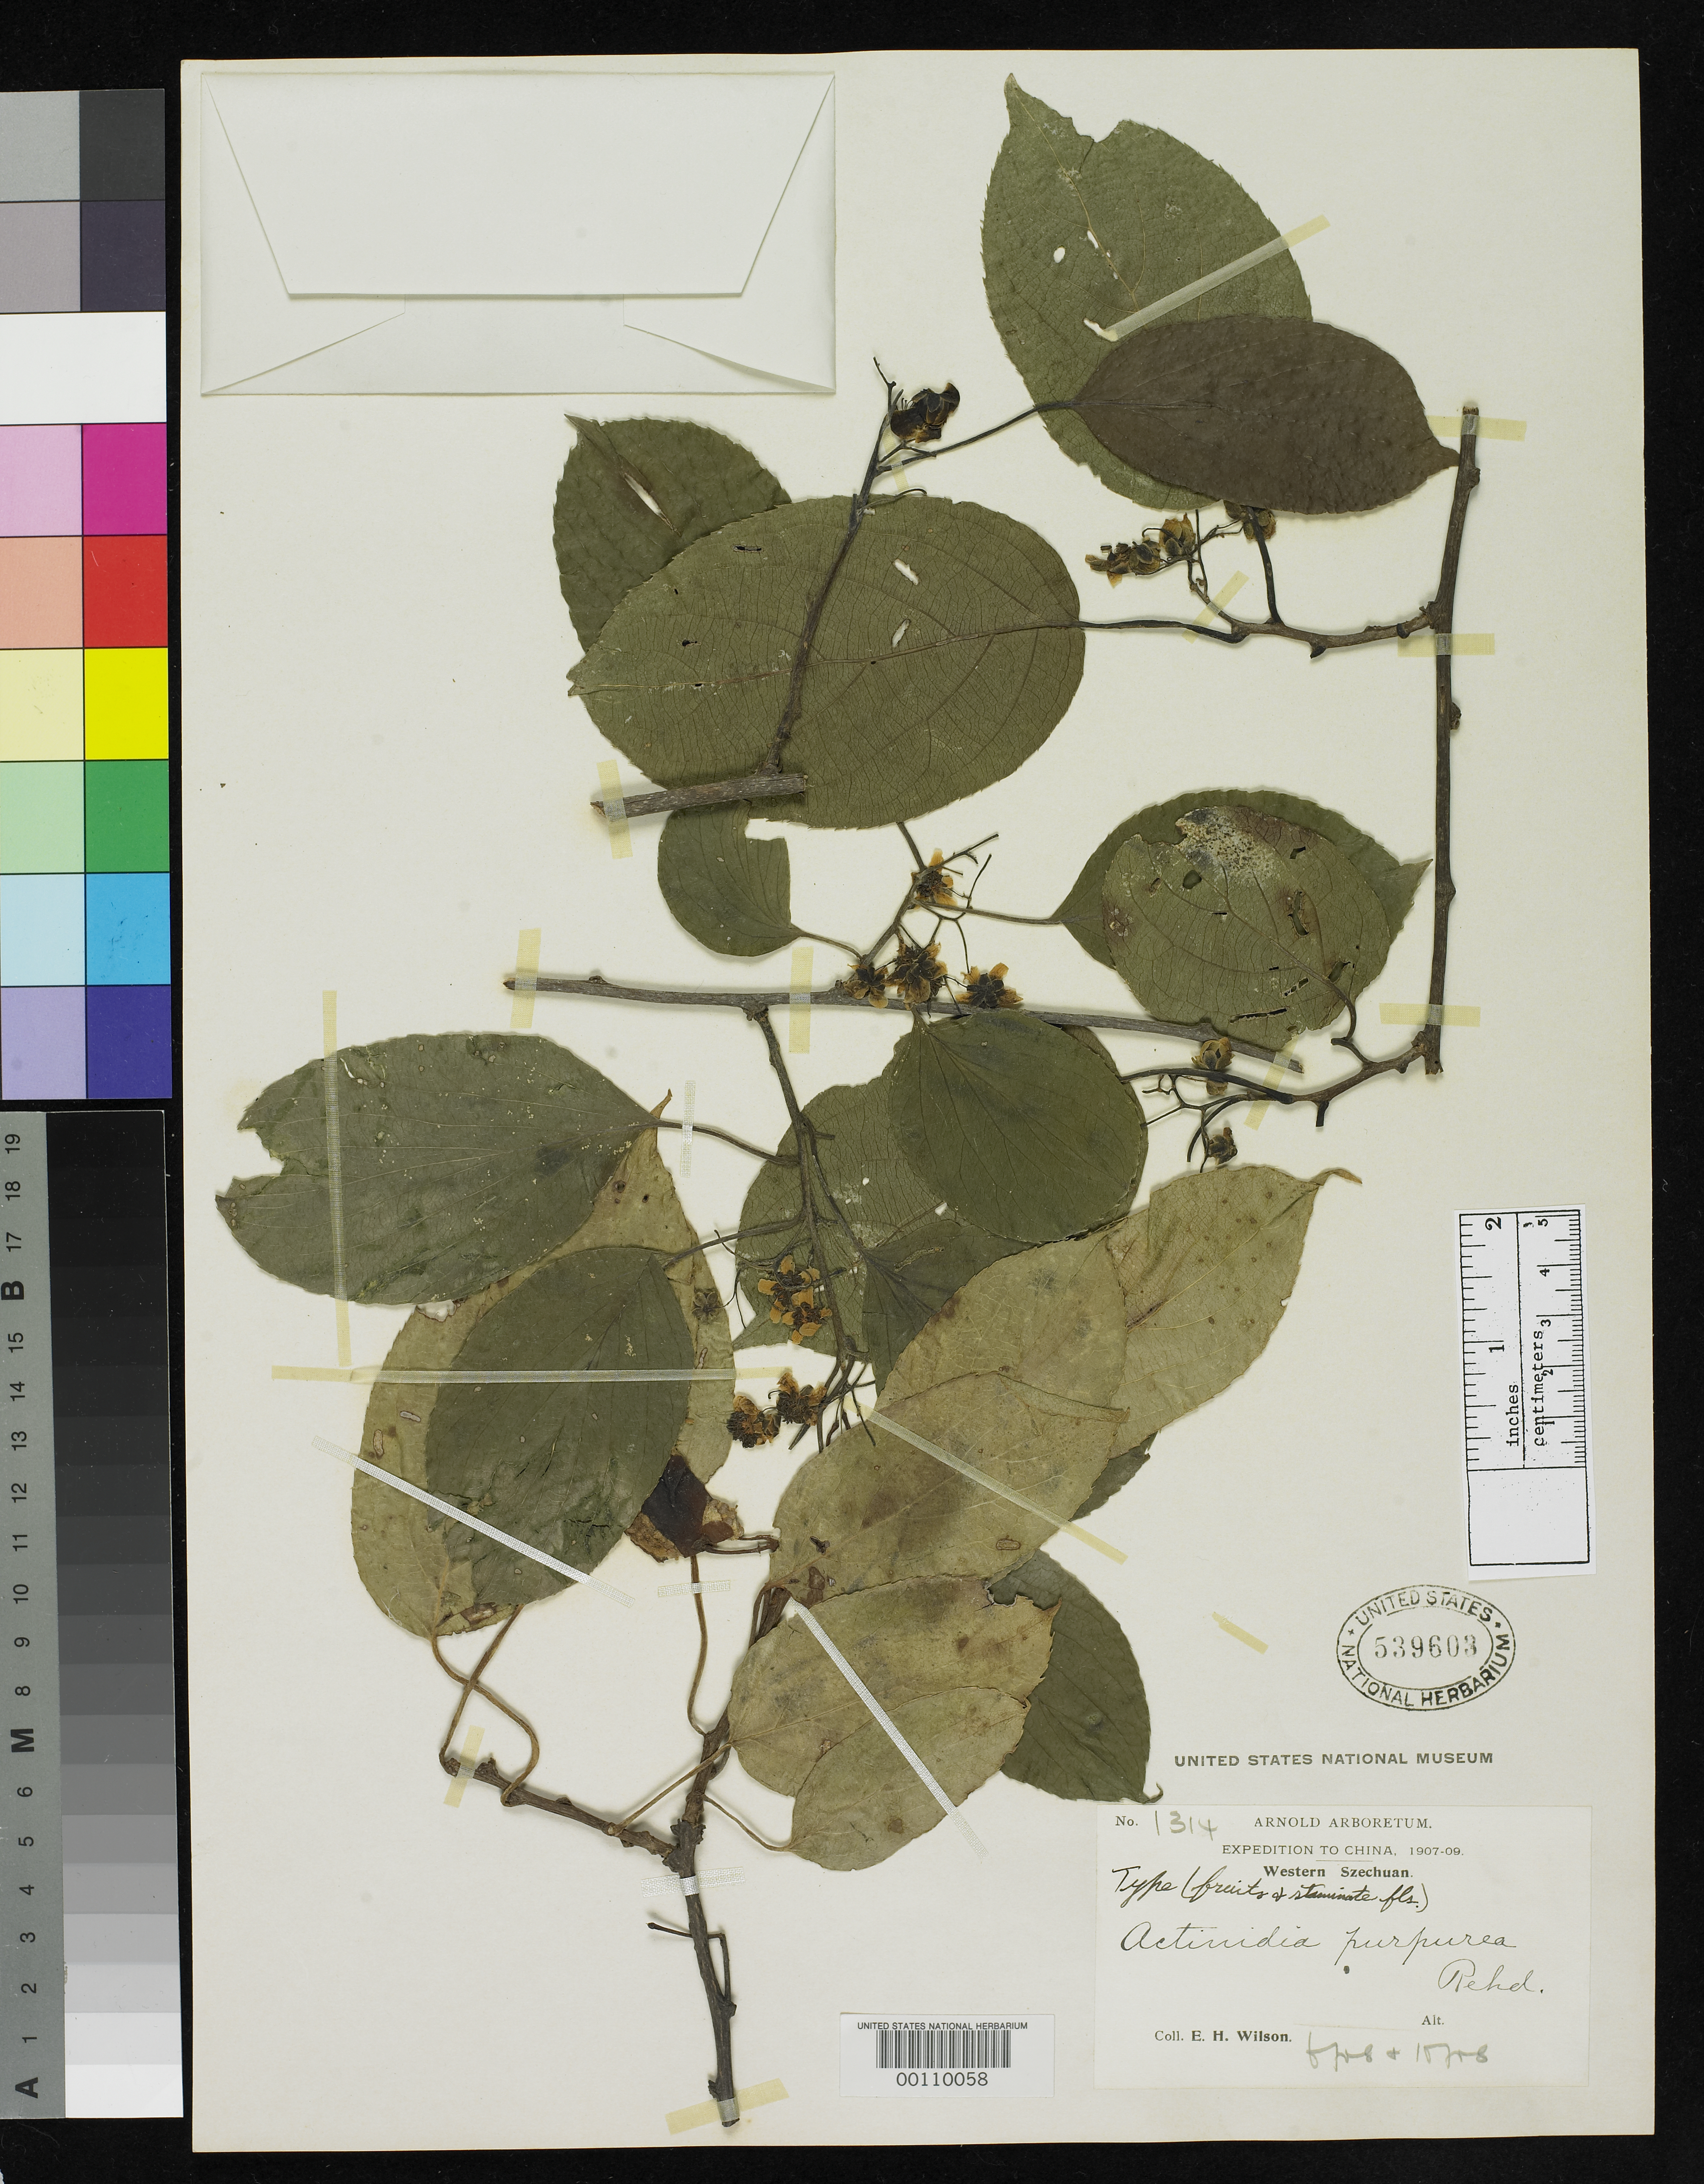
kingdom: Plantae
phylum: Tracheophyta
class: Magnoliopsida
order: Ericales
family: Actinidiaceae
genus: Actinidia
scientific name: Actinidia purpurea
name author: Rehder in Sarg.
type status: Isotype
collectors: E. H. Wilson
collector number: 1314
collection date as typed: Jun 1908 to -- Oct 1908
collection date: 1908-06/1908-10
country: China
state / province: Sichuan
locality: Tachien-lu.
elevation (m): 1800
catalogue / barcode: US 539603